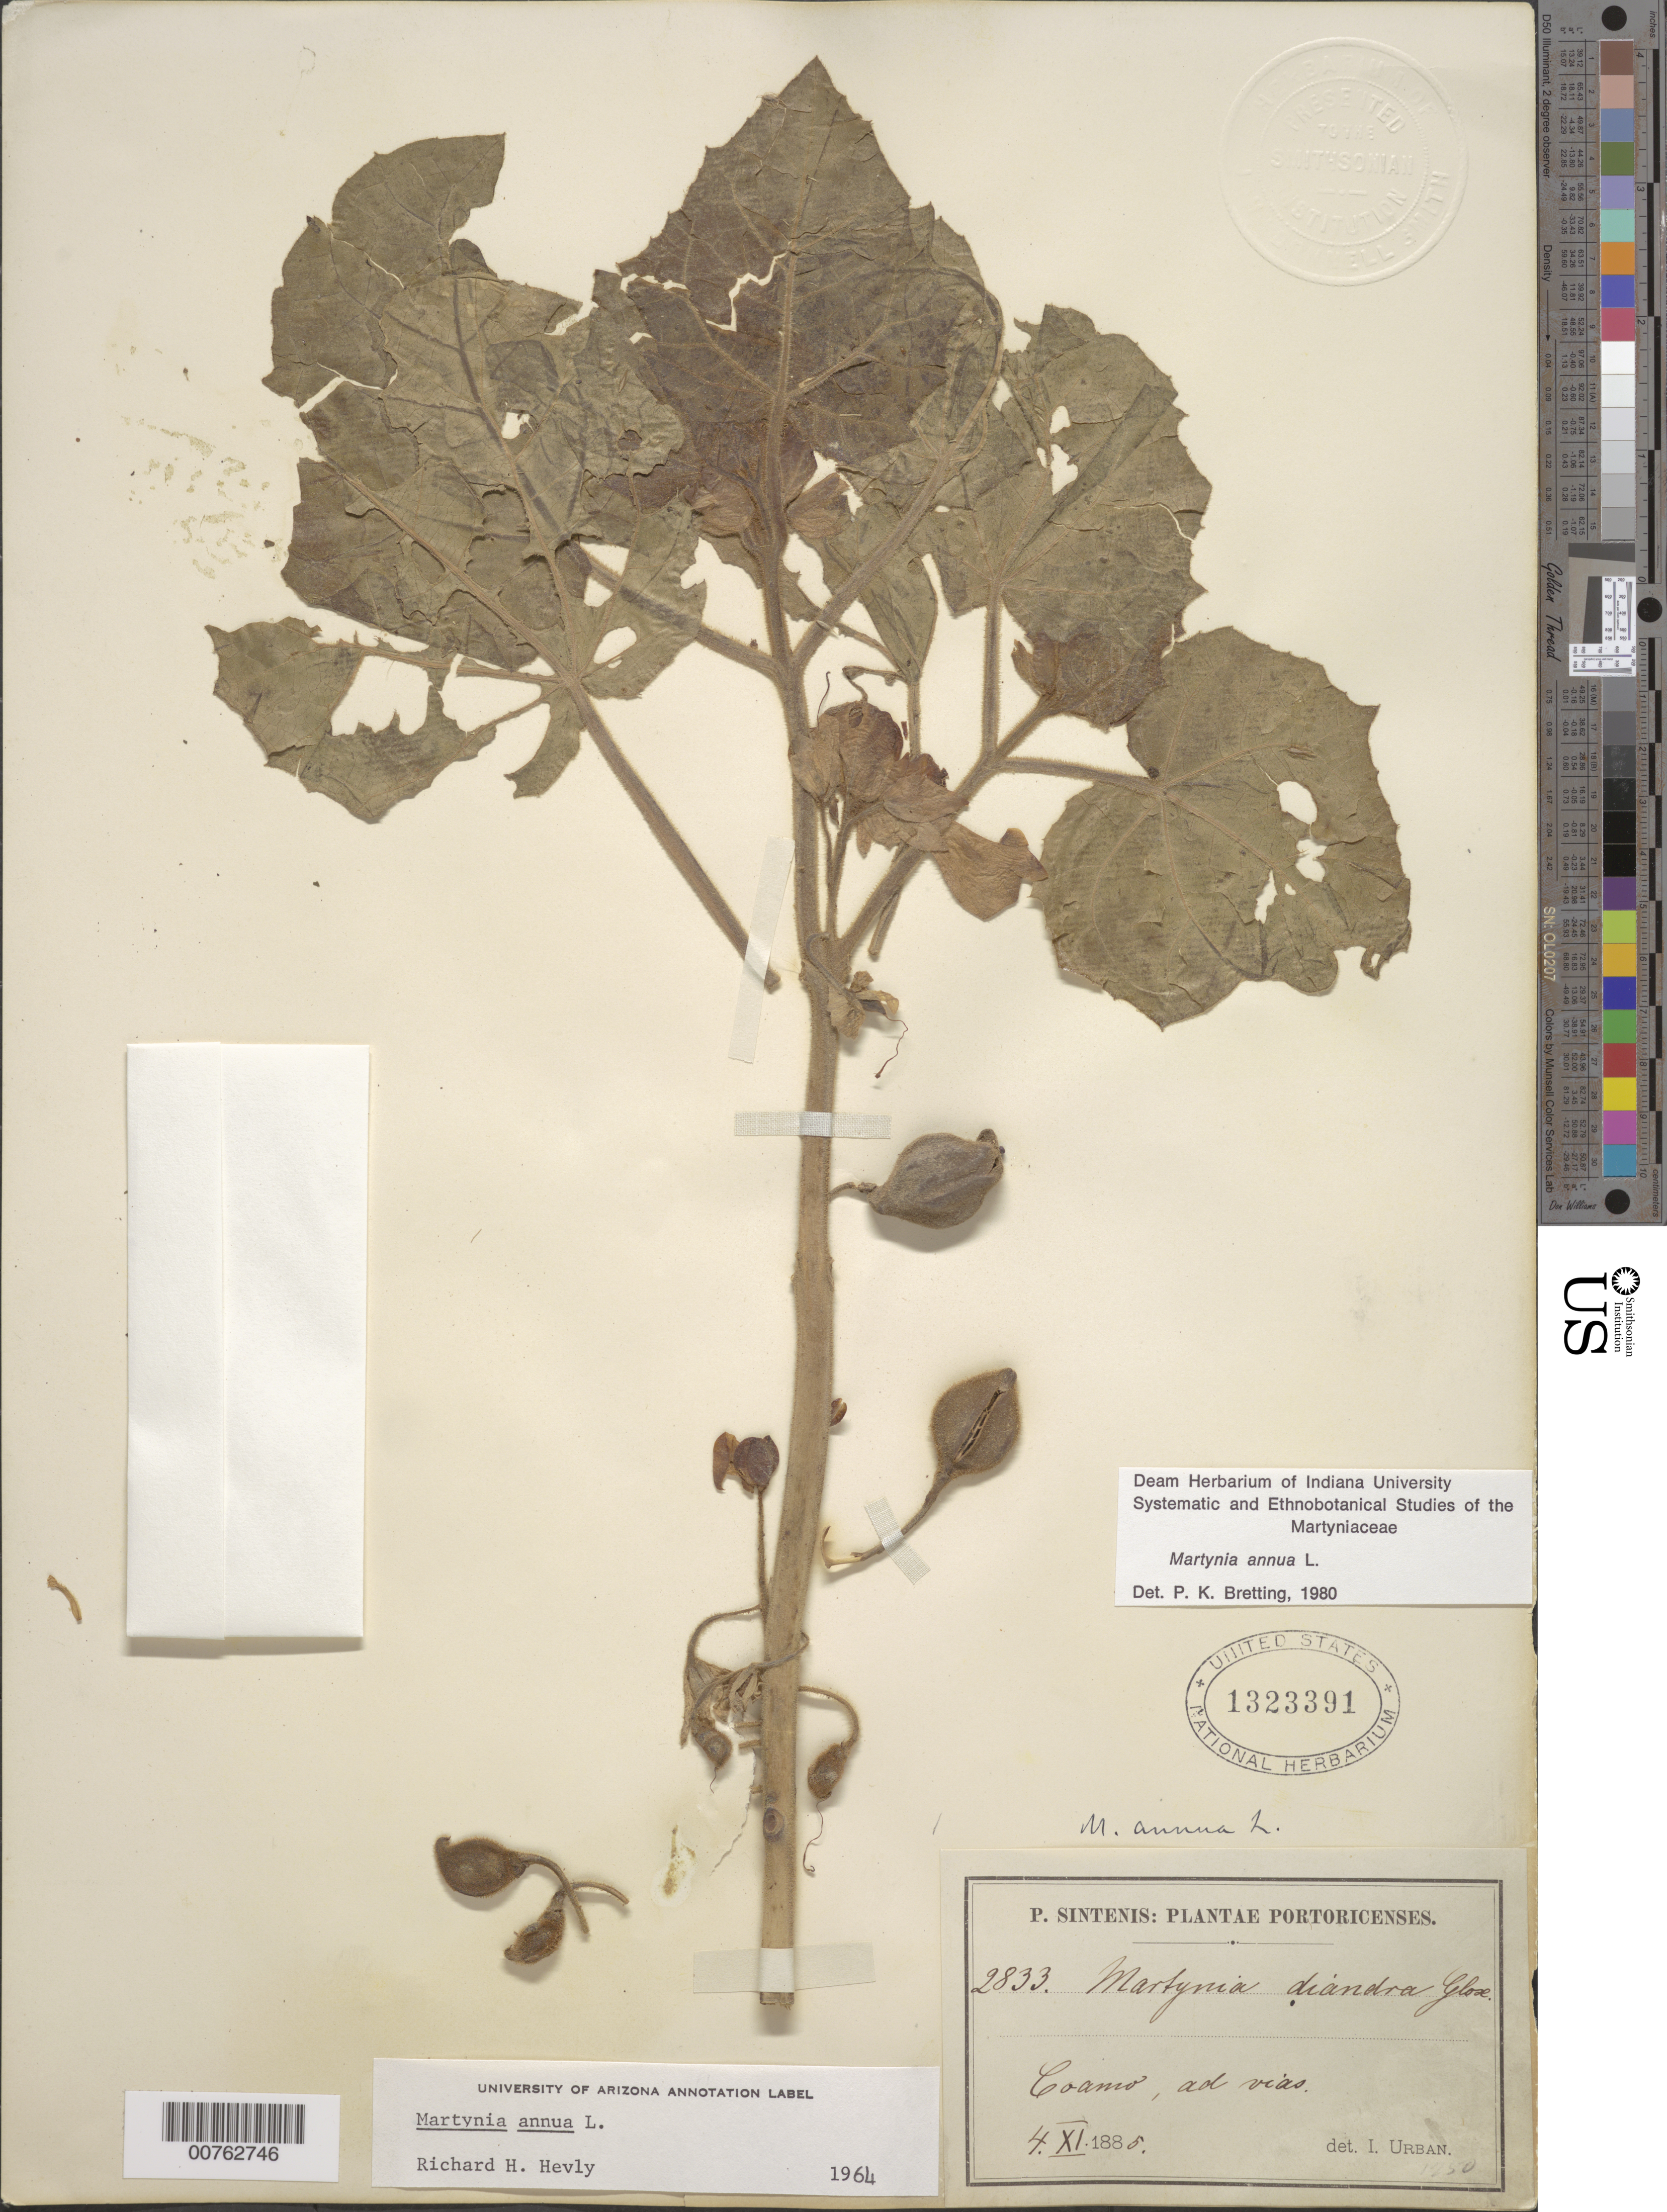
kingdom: Plantae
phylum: Tracheophyta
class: Magnoliopsida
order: Lamiales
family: Martyniaceae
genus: Martynia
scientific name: Martynia annua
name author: L.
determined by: Bretting, Peter K.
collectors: P. Sintenis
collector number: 2833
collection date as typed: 04 Nov 1885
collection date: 1885-11-04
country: Puerto Rico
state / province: Coamo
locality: Coamo, ad vias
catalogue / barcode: US 1323391